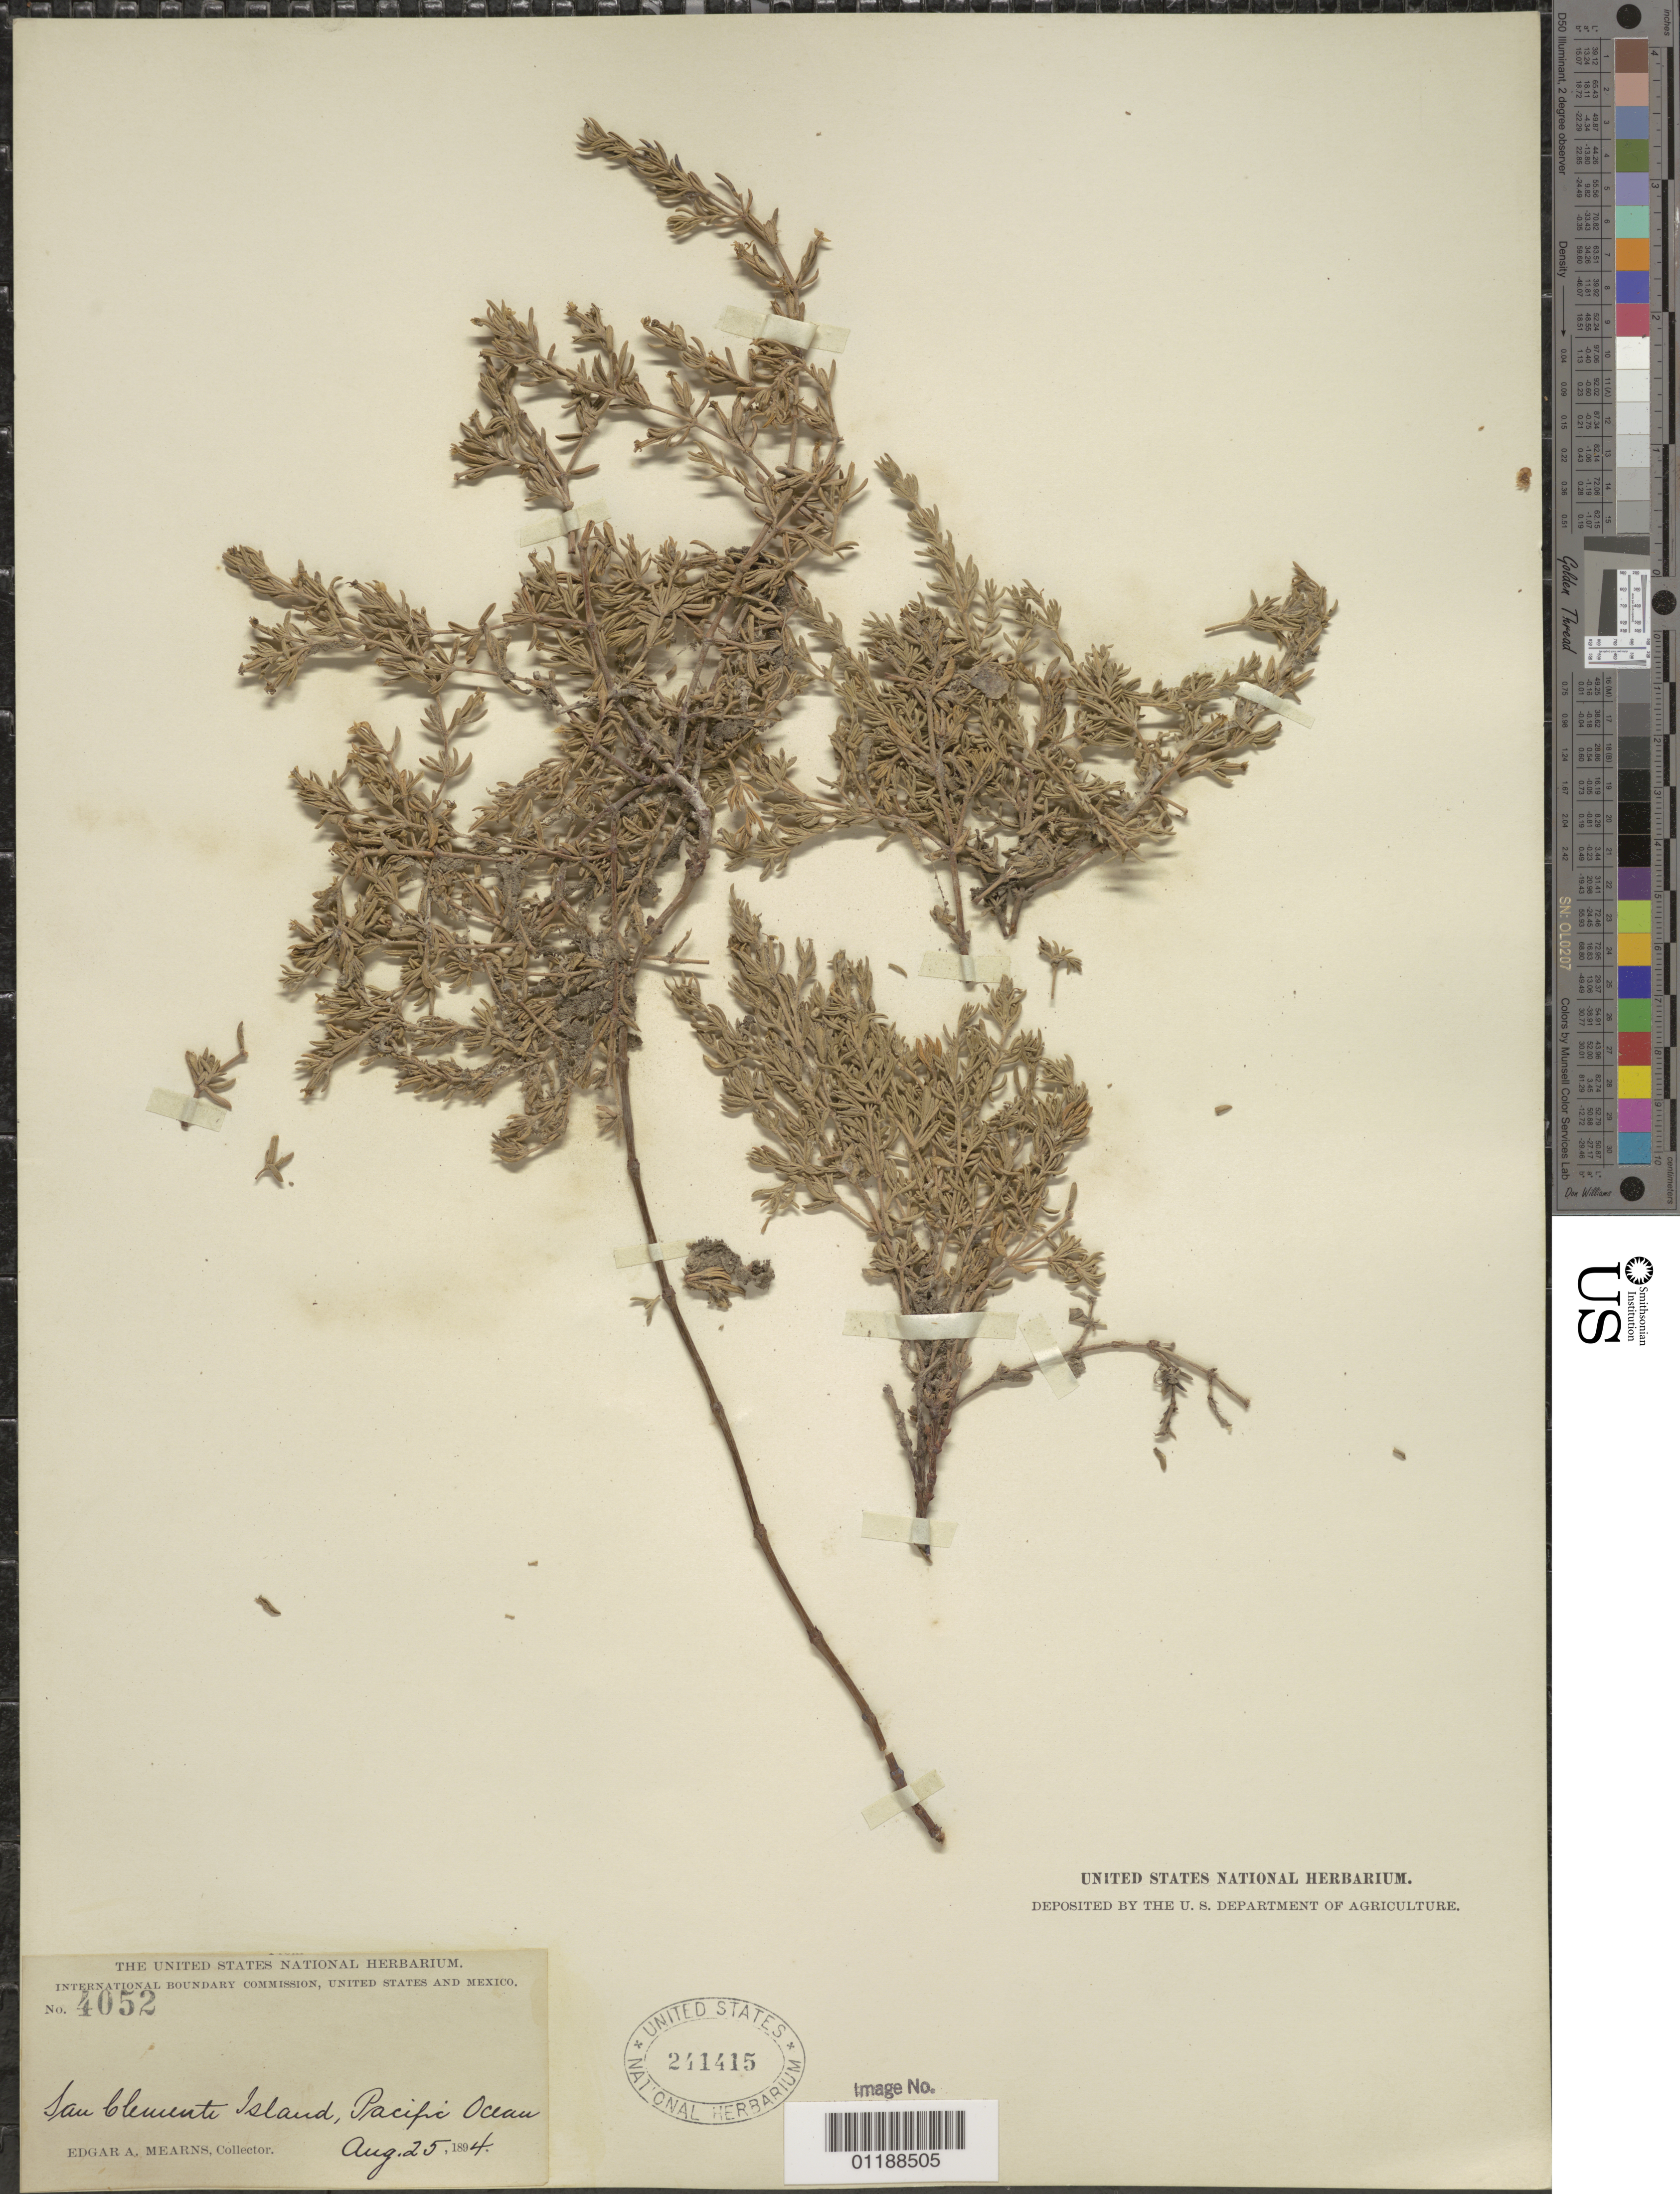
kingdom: Plantae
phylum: Tracheophyta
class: Magnoliopsida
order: Caryophyllales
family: Frankeniaceae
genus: Frankenia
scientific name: Frankenia salina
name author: (Molina) I.M. Johnst.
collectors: E. A. Mearns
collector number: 4052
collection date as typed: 25 Aug 1894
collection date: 1894-08-25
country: United States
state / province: California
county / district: Los Angeles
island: San Clemente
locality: San Clemente Island, Pacific Ocean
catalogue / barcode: US 241415